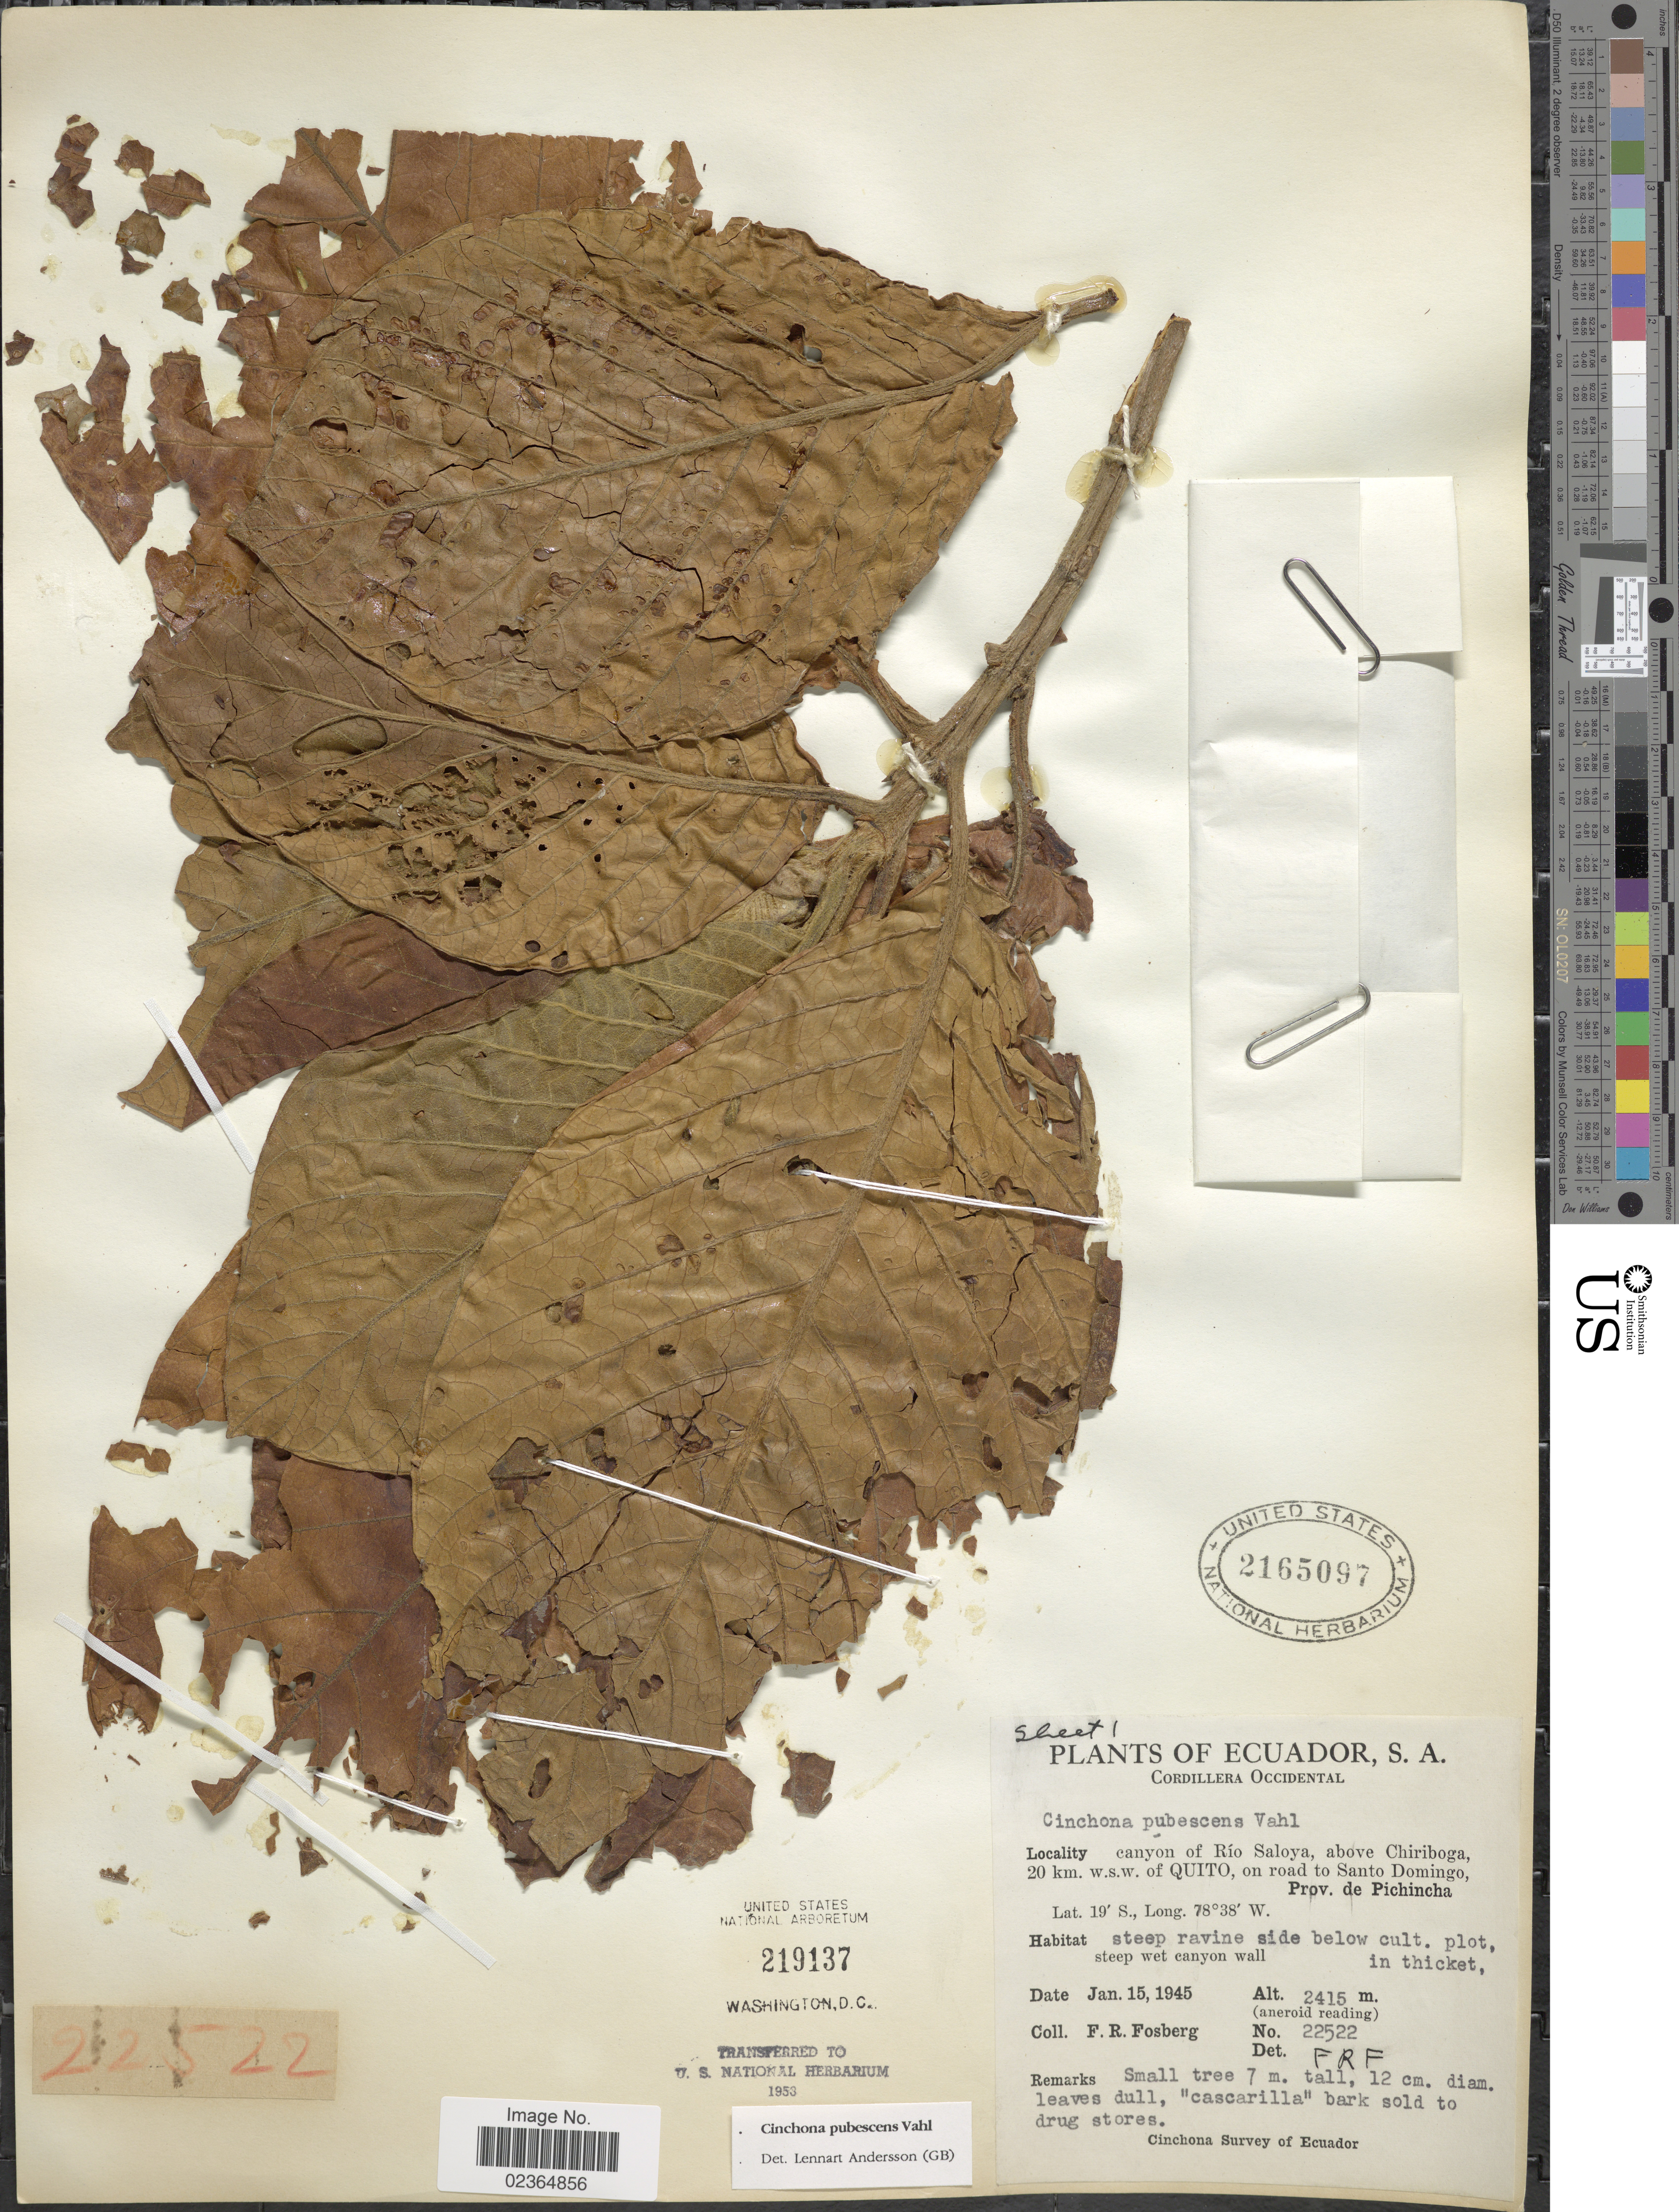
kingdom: Plantae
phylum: Tracheophyta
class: Magnoliopsida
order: Gentianales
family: Rubiaceae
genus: Cinchona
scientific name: Cinchona pubescens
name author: Vahl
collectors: F. R. Fosberg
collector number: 22522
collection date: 1945-01-15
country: Ecuador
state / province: Pichincha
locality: Cordillera Occidental. canyon of Río Saloya, above Chiriboga, 20 km. w.s.w. of Quito, on road to Santo Domingo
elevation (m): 2415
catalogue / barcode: US 2165097